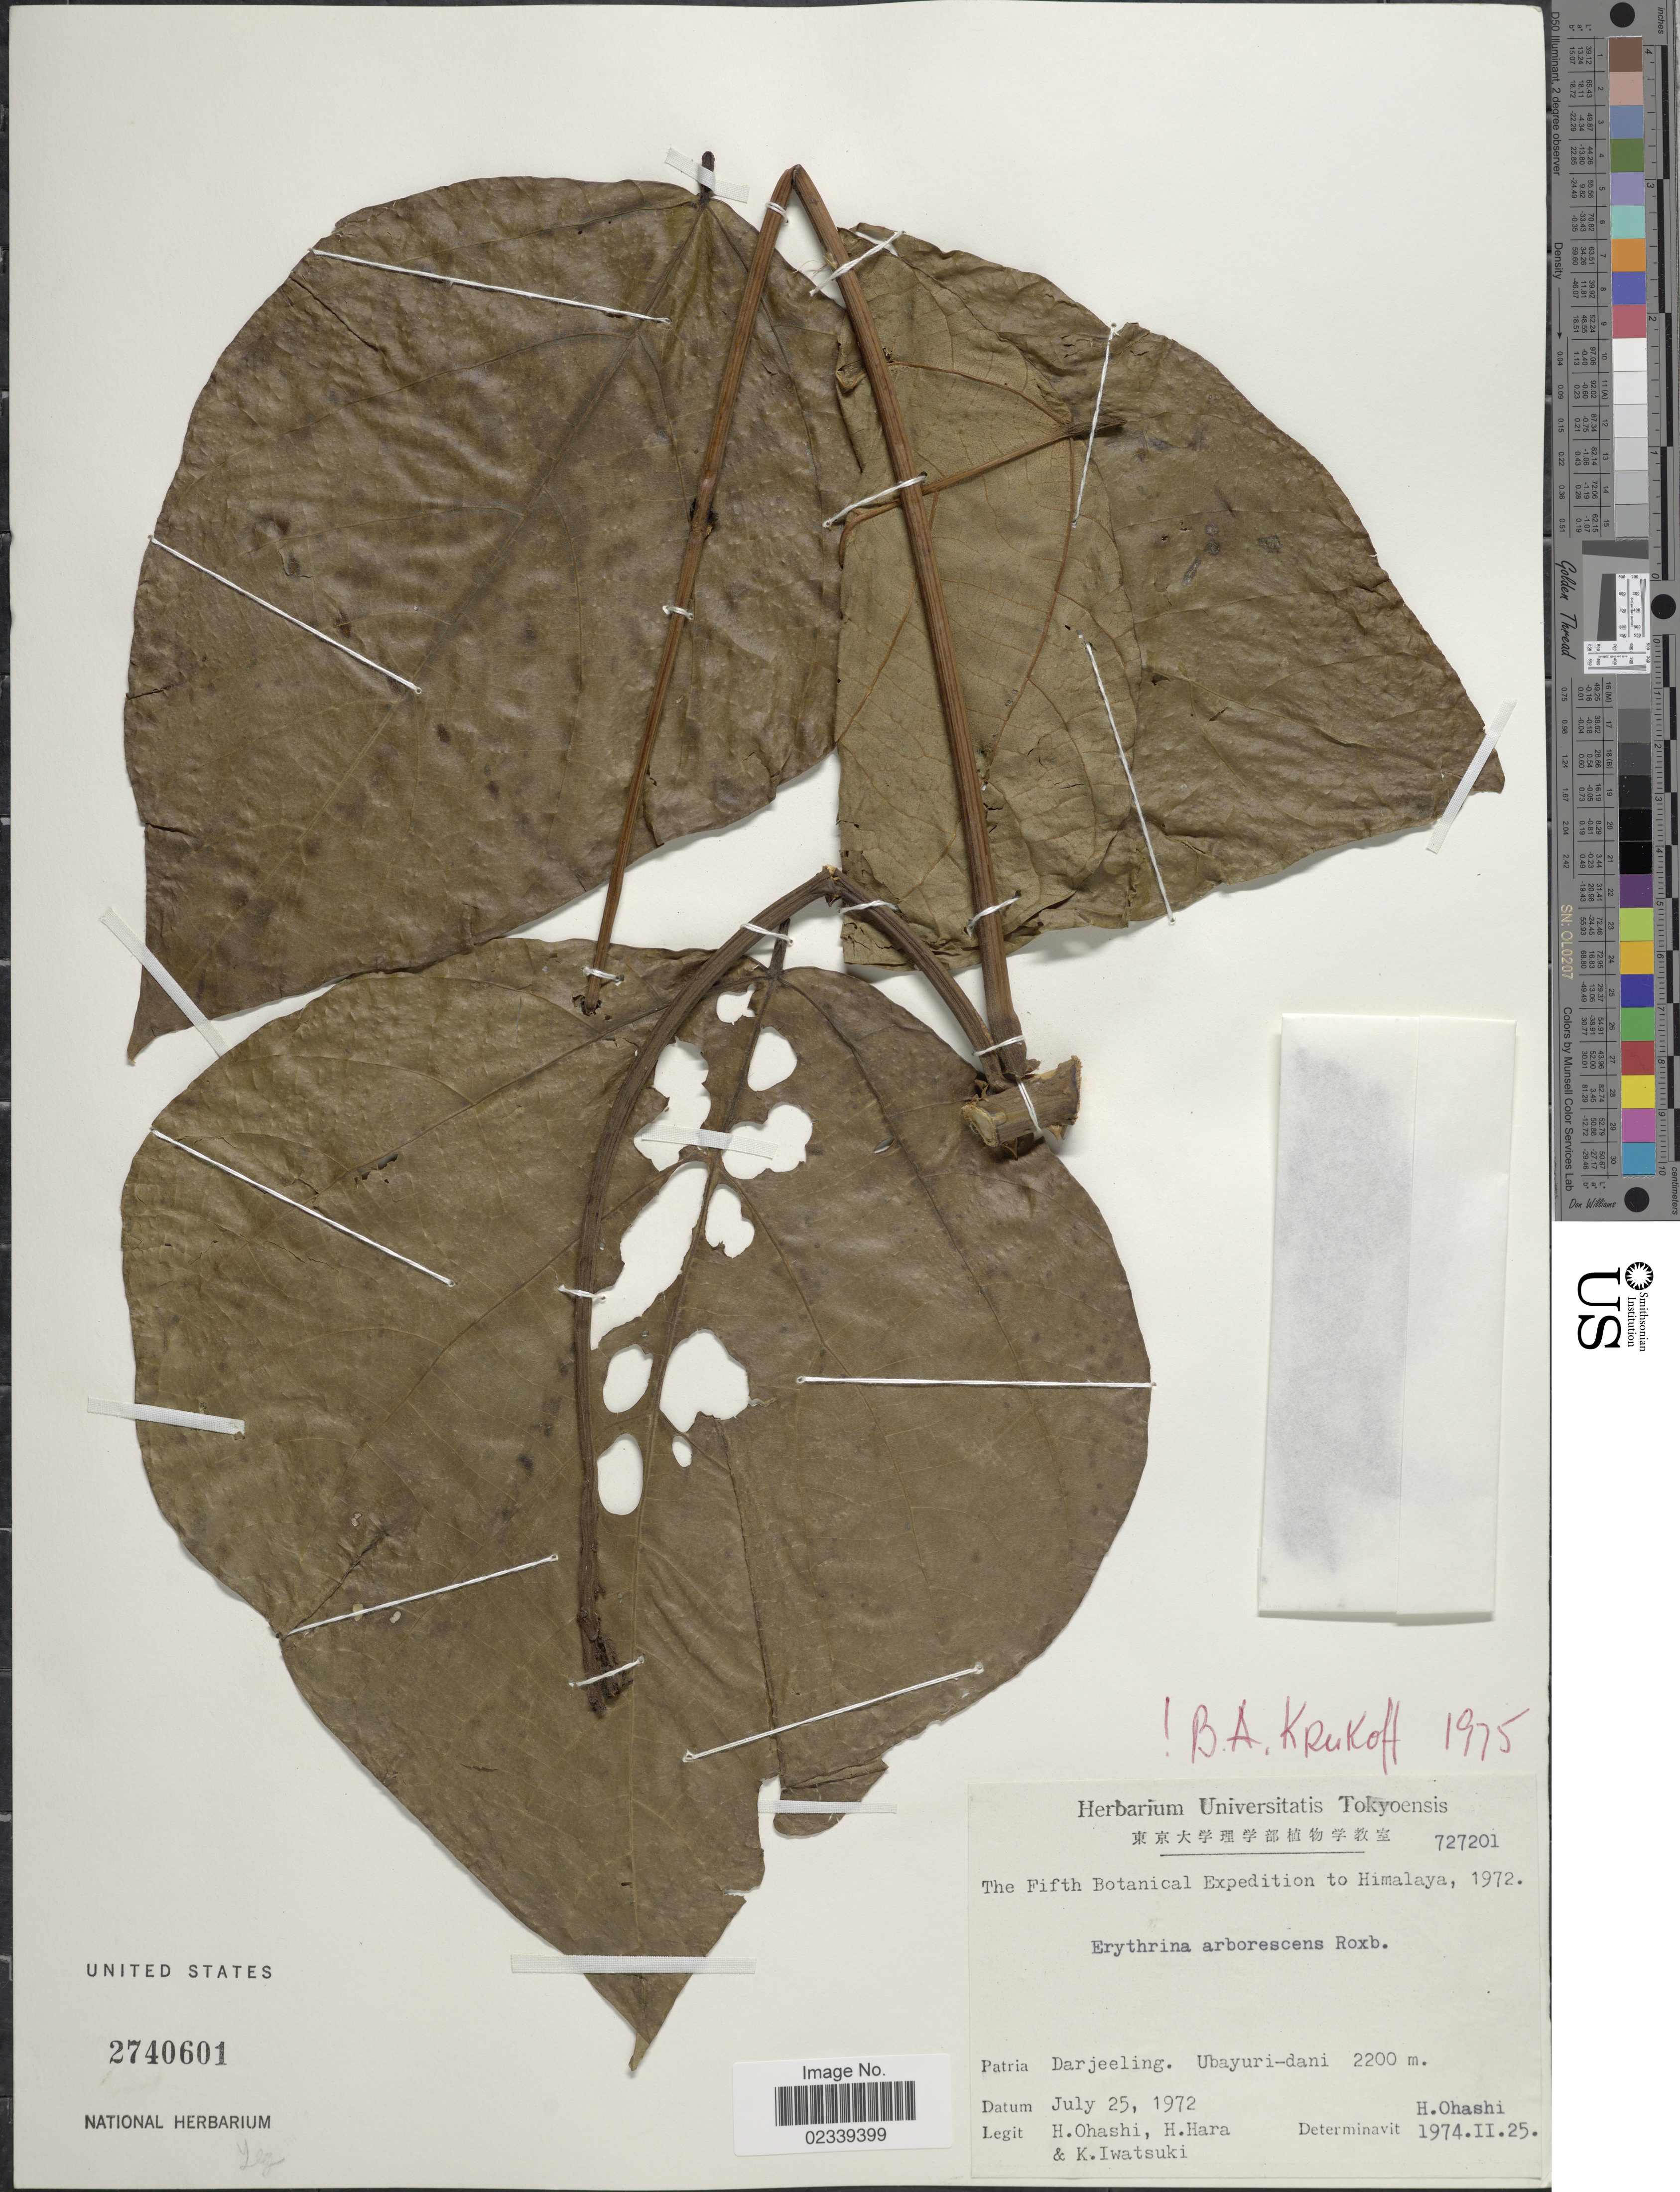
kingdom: Plantae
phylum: Tracheophyta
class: Magnoliopsida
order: Fabales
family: Fabaceae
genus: Erythrina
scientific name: Erythrina arborescens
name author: Roxb.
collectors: H. Ohashi, H. Hara & K. Iwatsuki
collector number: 727201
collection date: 1972-07-25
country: India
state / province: West Bengal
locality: Patria Darjeeling, Ubayuri-dani.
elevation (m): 2200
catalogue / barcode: US 2740601